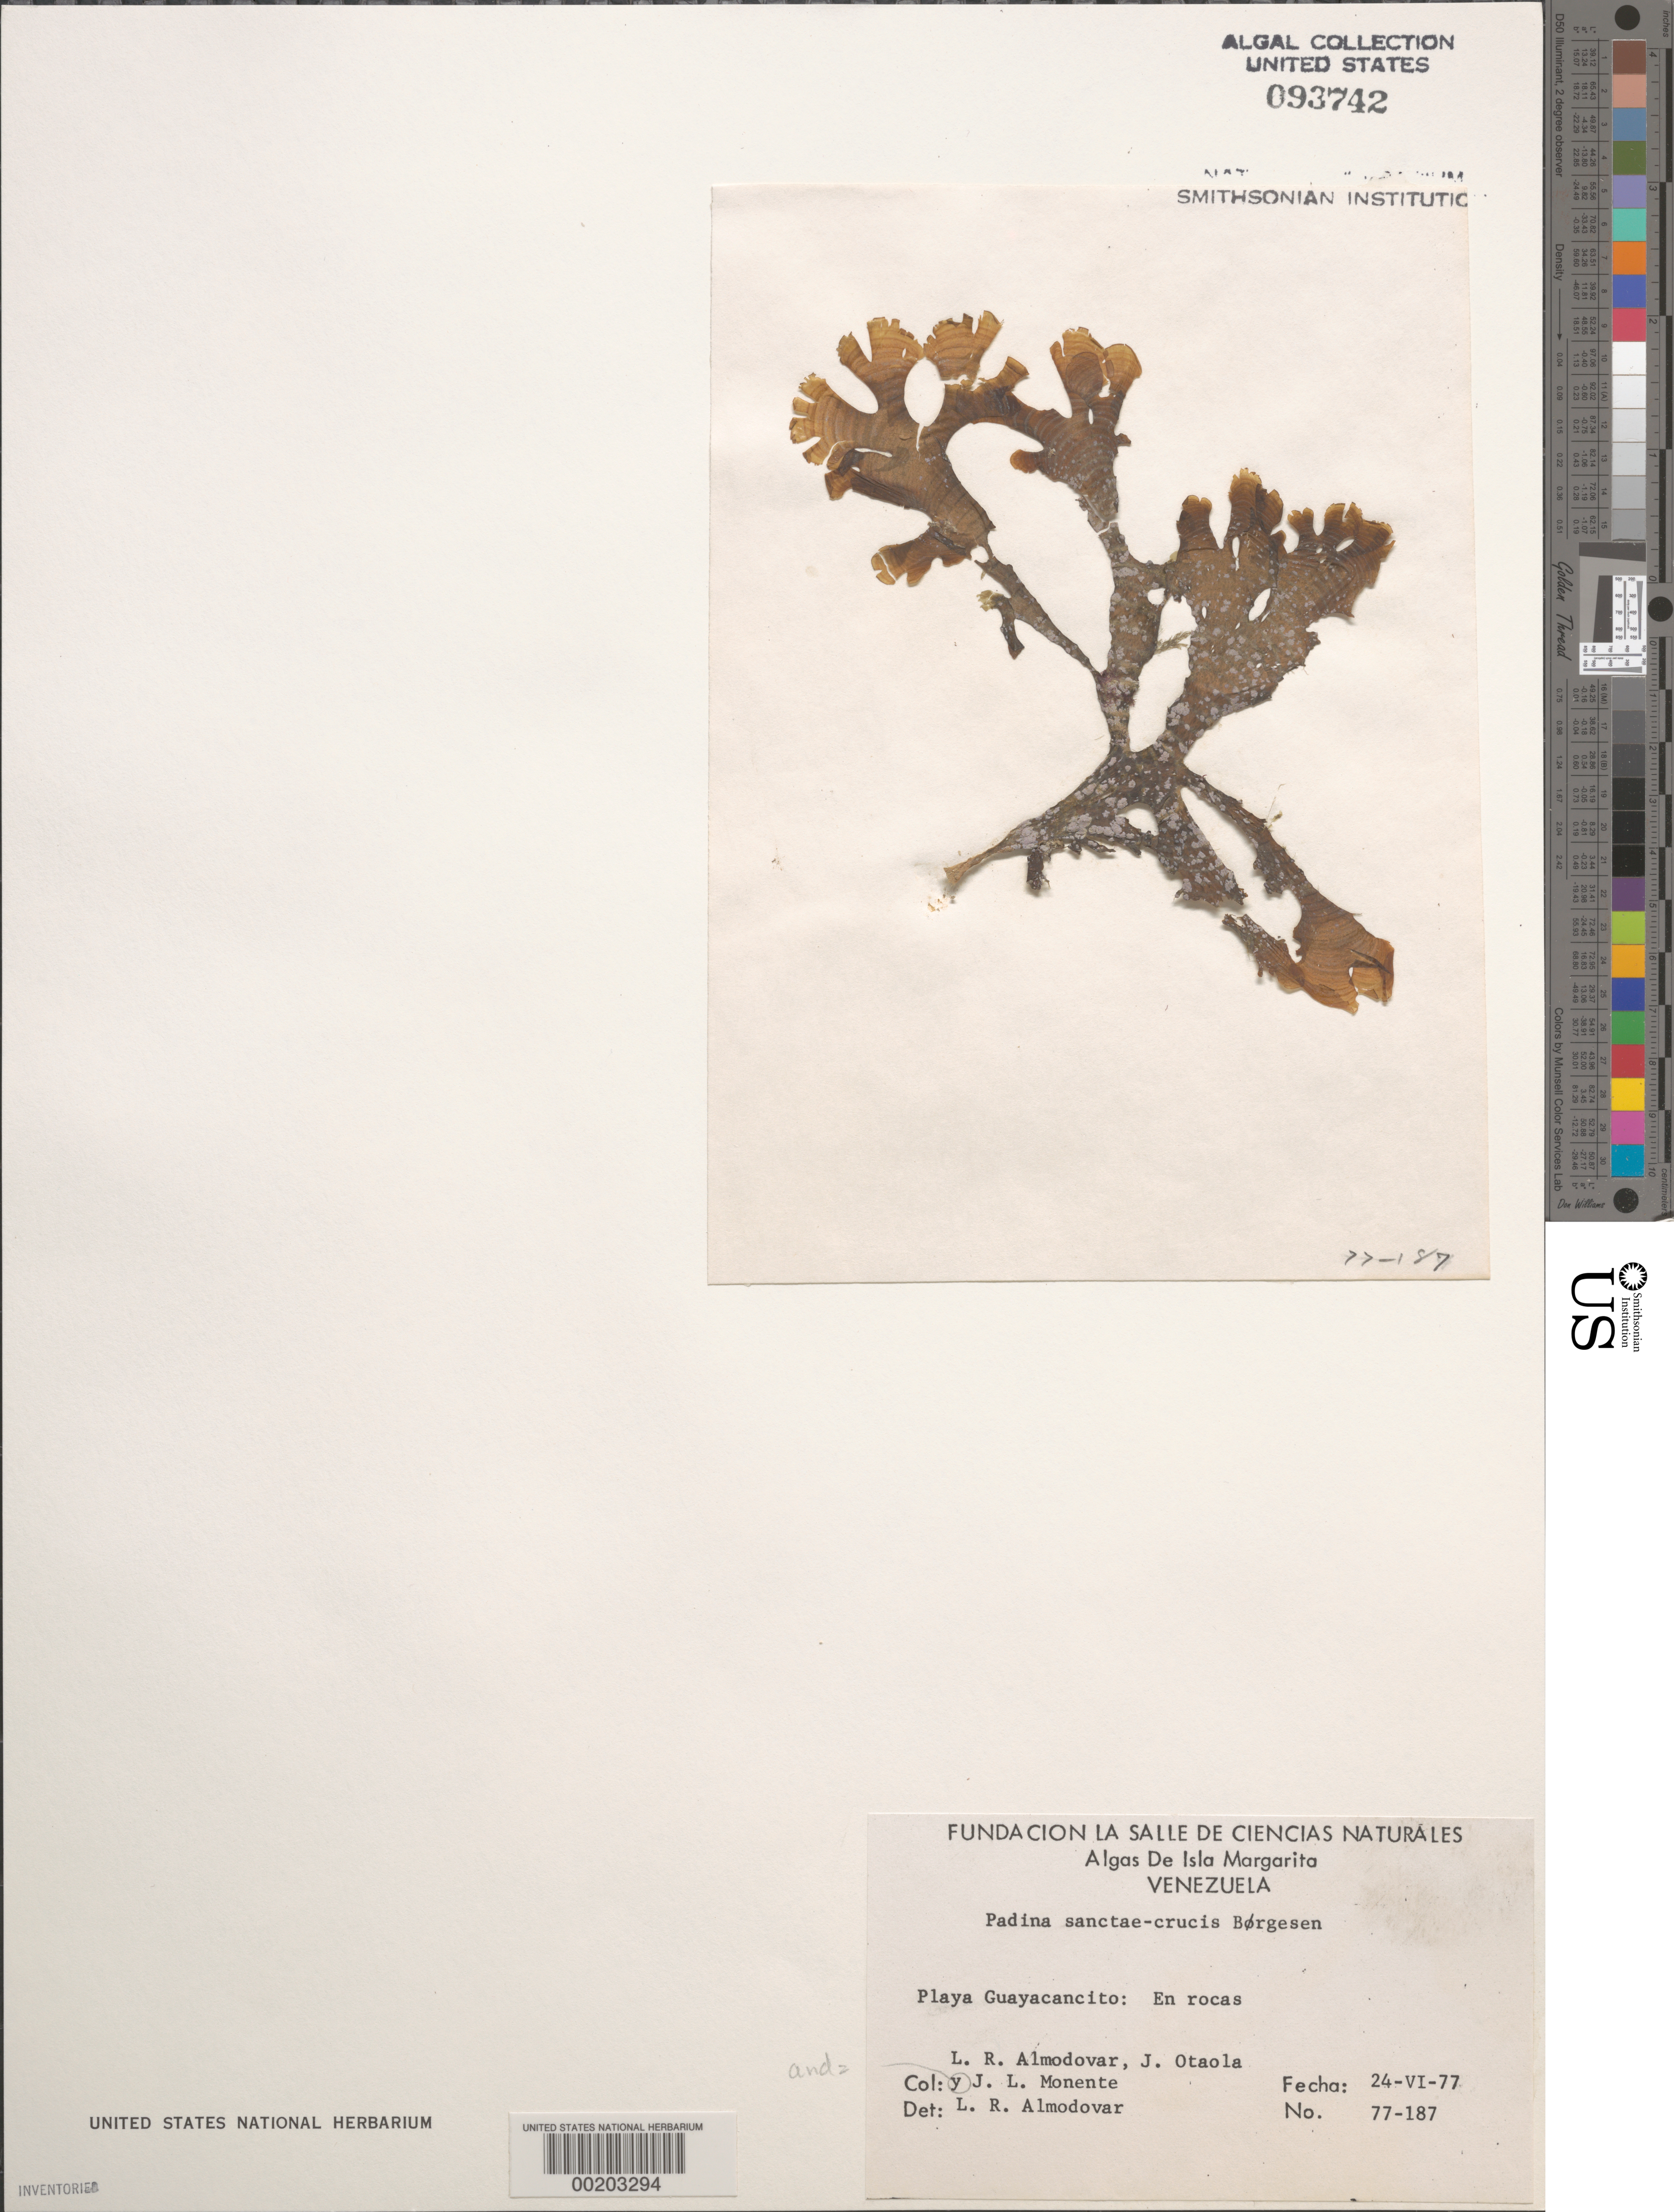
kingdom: Chromista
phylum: Ochrophyta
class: Phaeophyceae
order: Dictyotales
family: Dictyotaceae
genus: Padina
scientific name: Padina sanctae-crucis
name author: Børgesen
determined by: Almodovar, L. R.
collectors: L. Almodovar, J. Otaola & J. Monente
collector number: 77-187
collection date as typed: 24 Jun 1977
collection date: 1977-06-24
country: Venezuela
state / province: Nueva Esparta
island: Margarita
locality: Playa guayacancito, isla de margarita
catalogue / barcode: US 93742